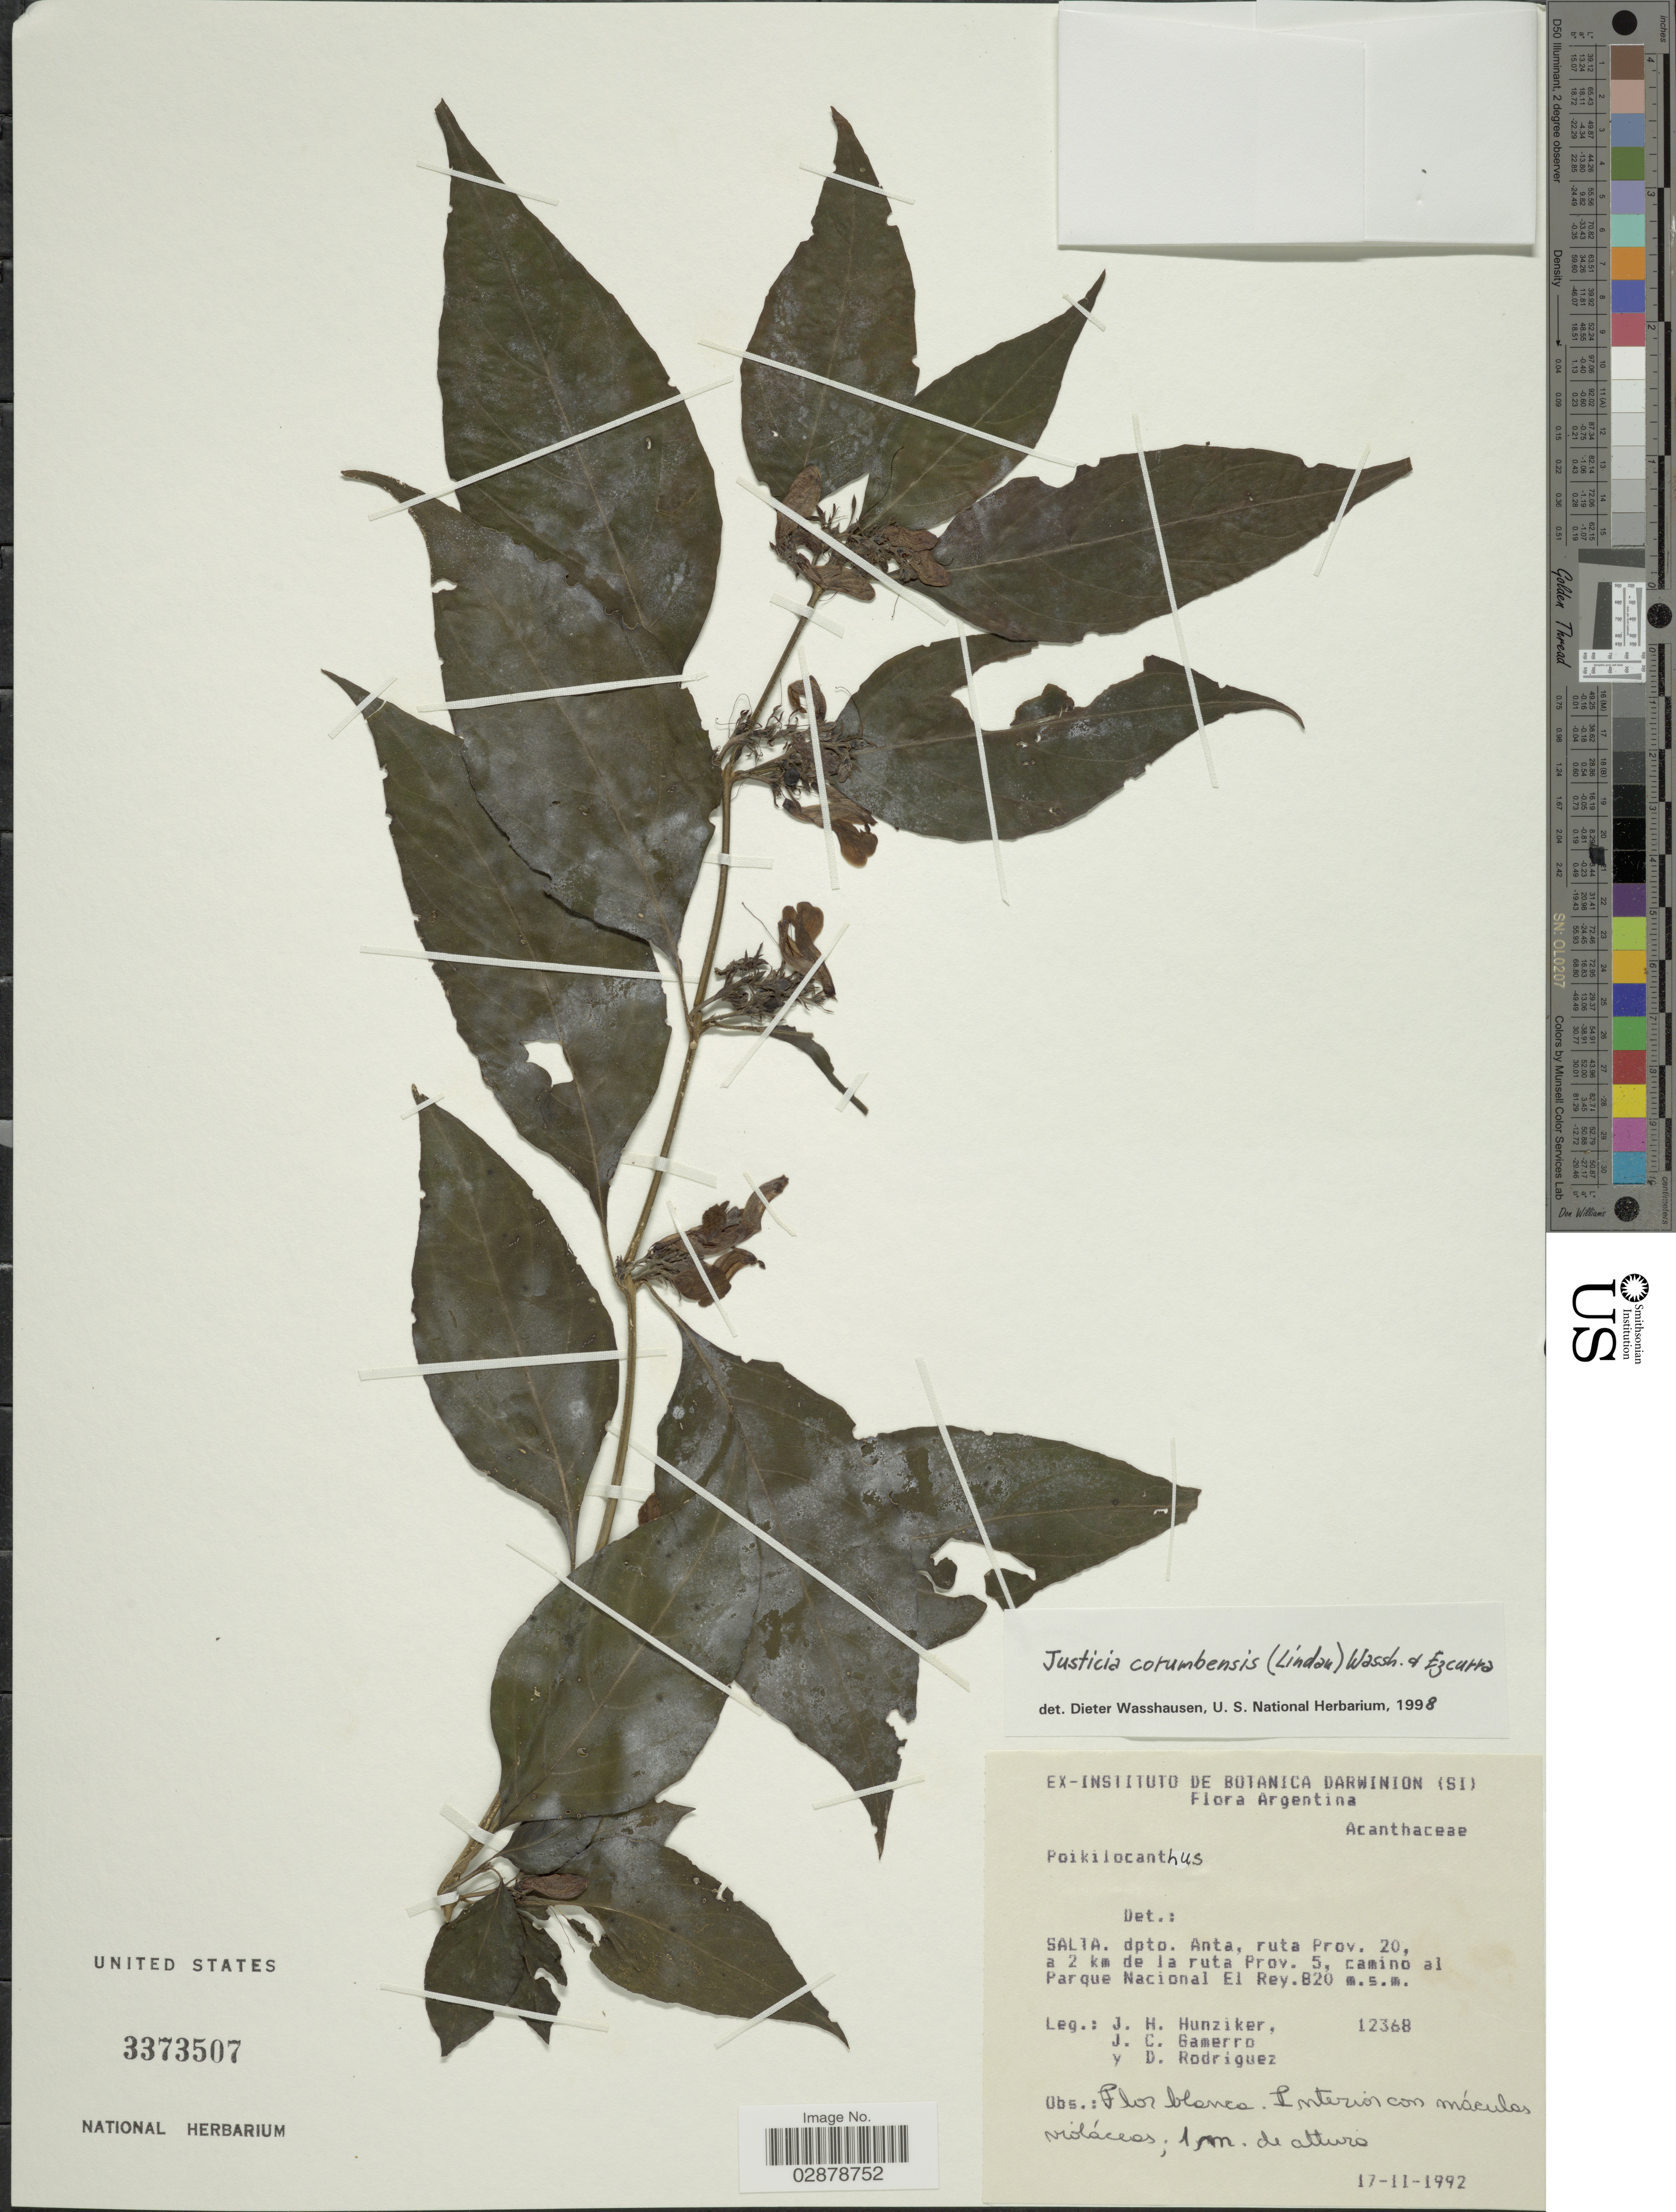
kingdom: Plantae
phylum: Tracheophyta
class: Magnoliopsida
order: Lamiales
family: Acanthaceae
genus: Justicia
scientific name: Justicia corumbensis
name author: (Lindau) Wassh. & C. Ezcurra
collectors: J. H. Hunziker, J. Gamerro & D. Rodriguez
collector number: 12368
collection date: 1992-11-17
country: Argentina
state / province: Salta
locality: Dpto. Anta, ruta Prov. 20 a 2 km de la ruta Prov. 5, camino al Parque Nacional El Rey.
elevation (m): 820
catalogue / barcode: US 3373507